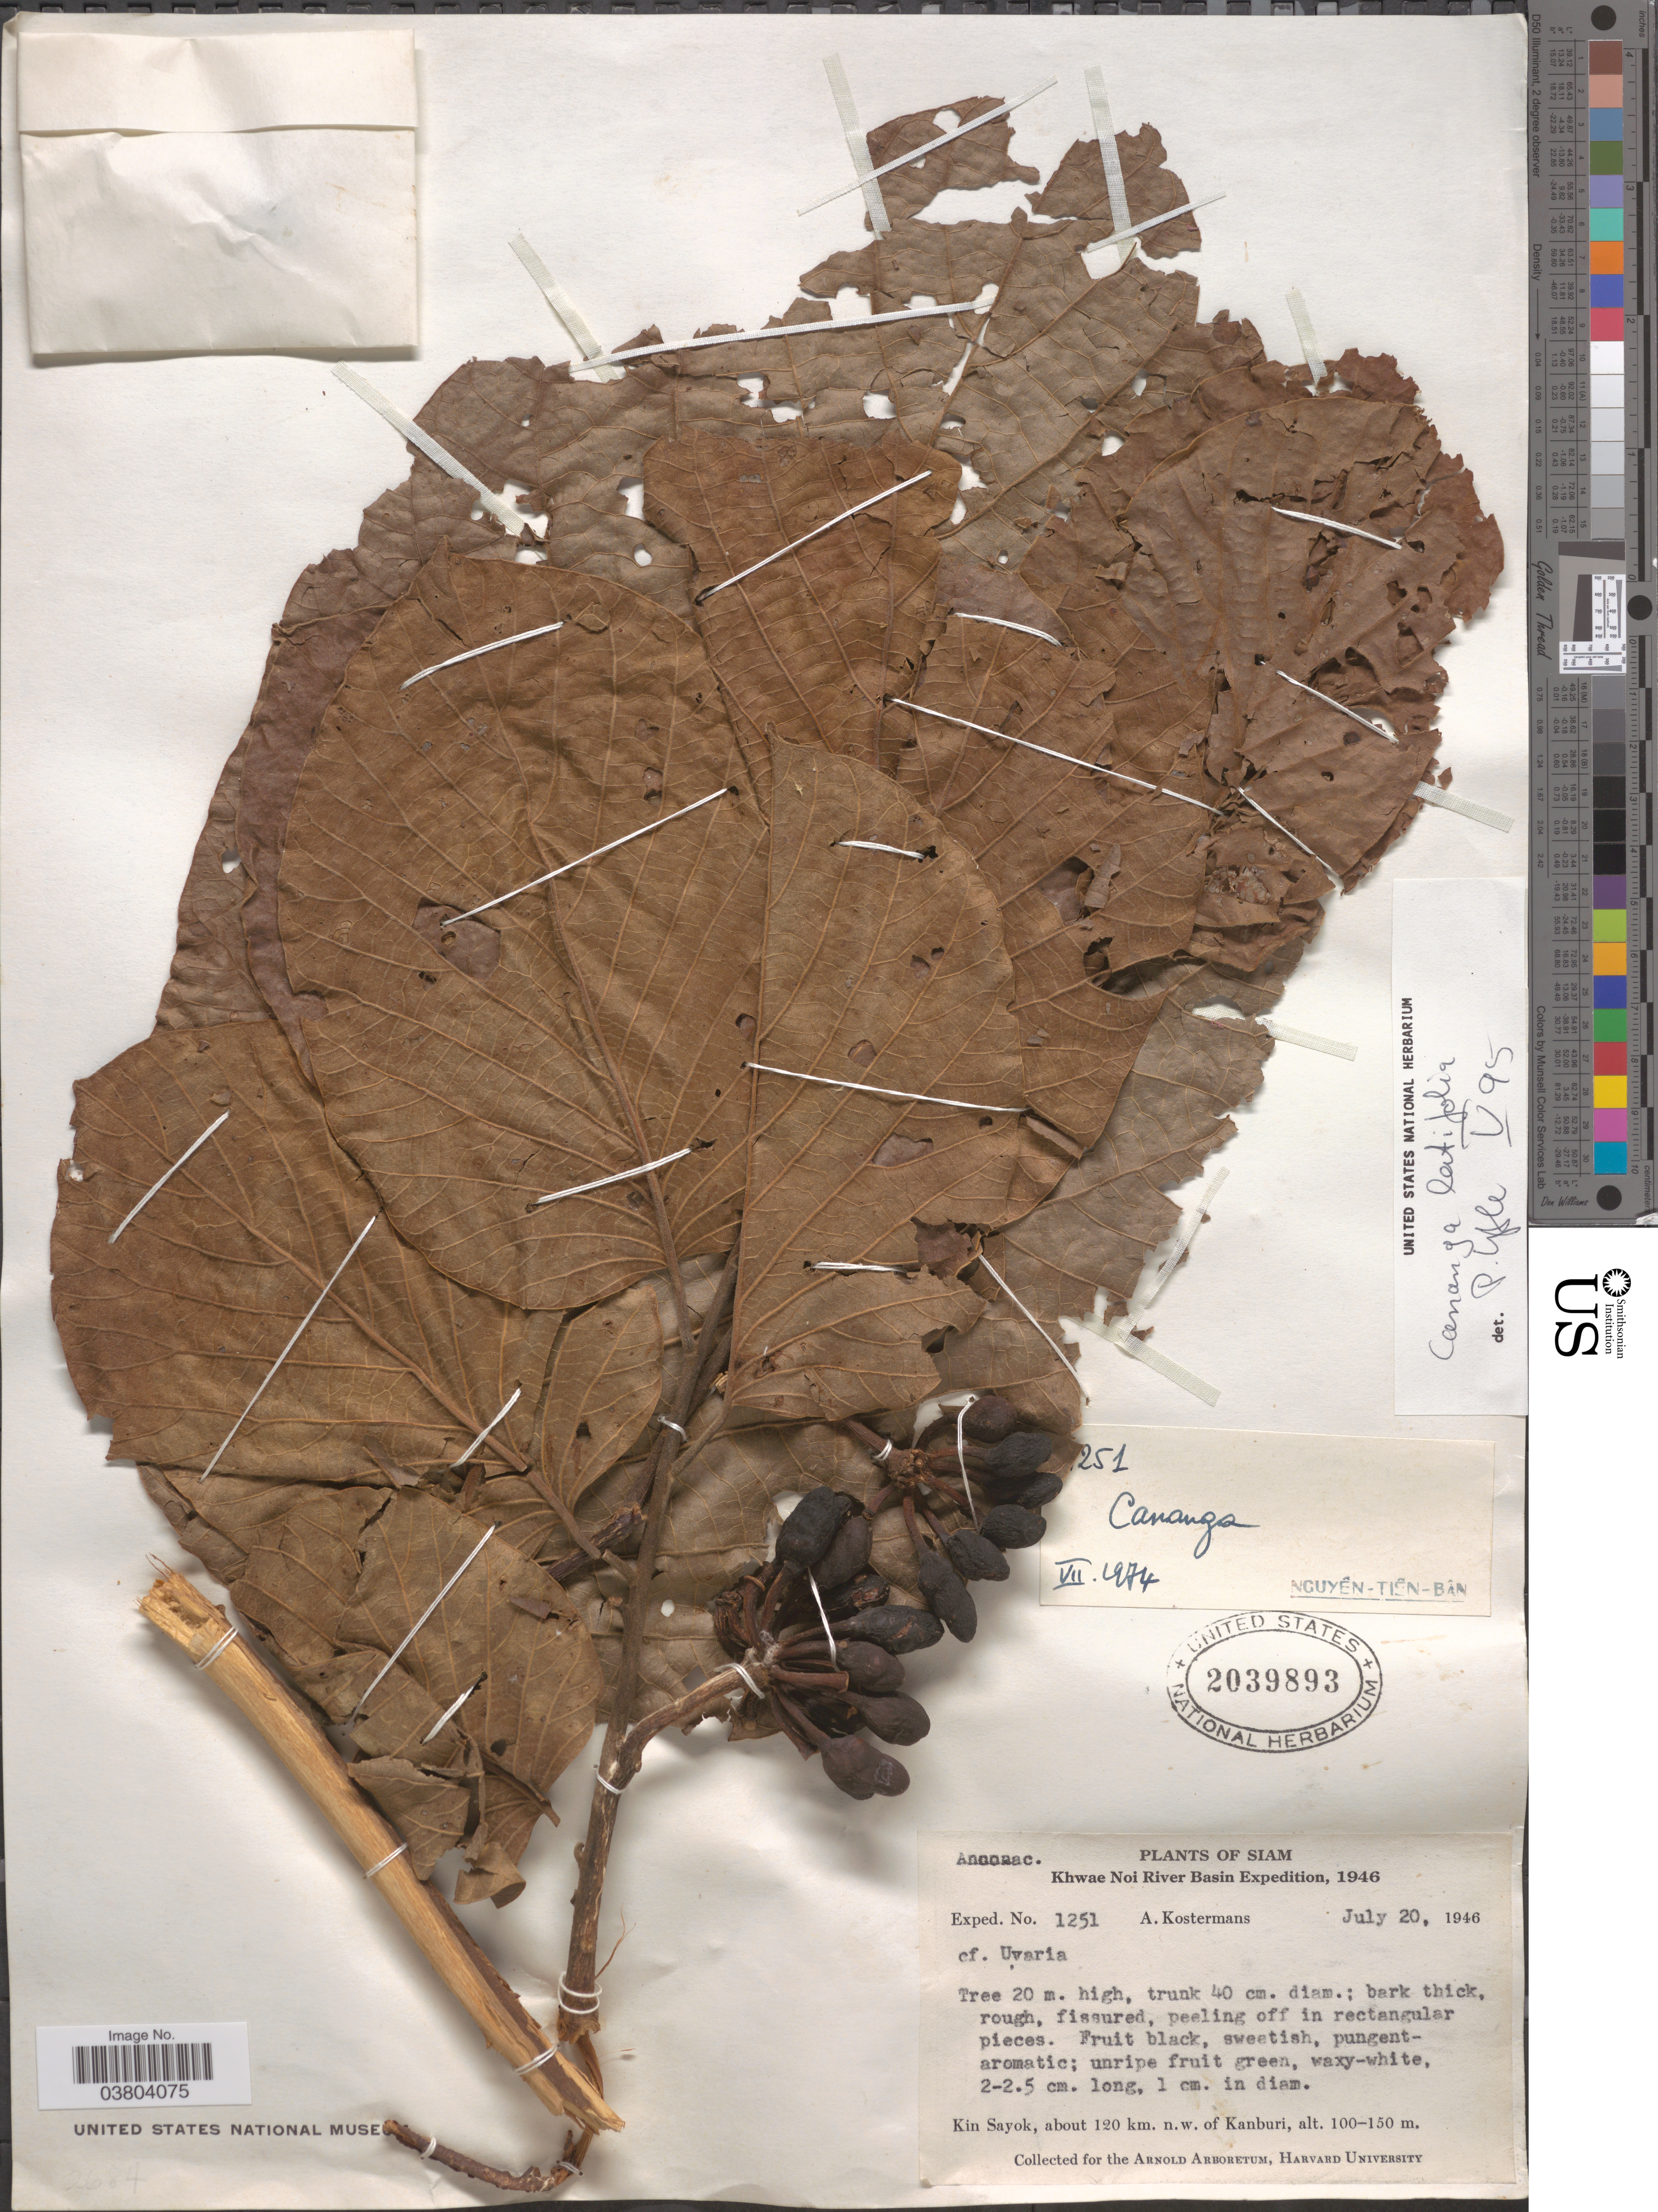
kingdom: Plantae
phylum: Tracheophyta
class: Magnoliopsida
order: Magnoliales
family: Annonaceae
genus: Cananga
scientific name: Cananga latifolium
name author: (Hook. f. & Thomson) Ridl.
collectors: A. J. G. Kostermans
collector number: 1251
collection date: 1946-07-20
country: Thailand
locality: Siam. Khwae Noi River Basin. Kin Sayok, about 120 km. n.w. of Kanburi.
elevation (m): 100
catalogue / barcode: US 2039893